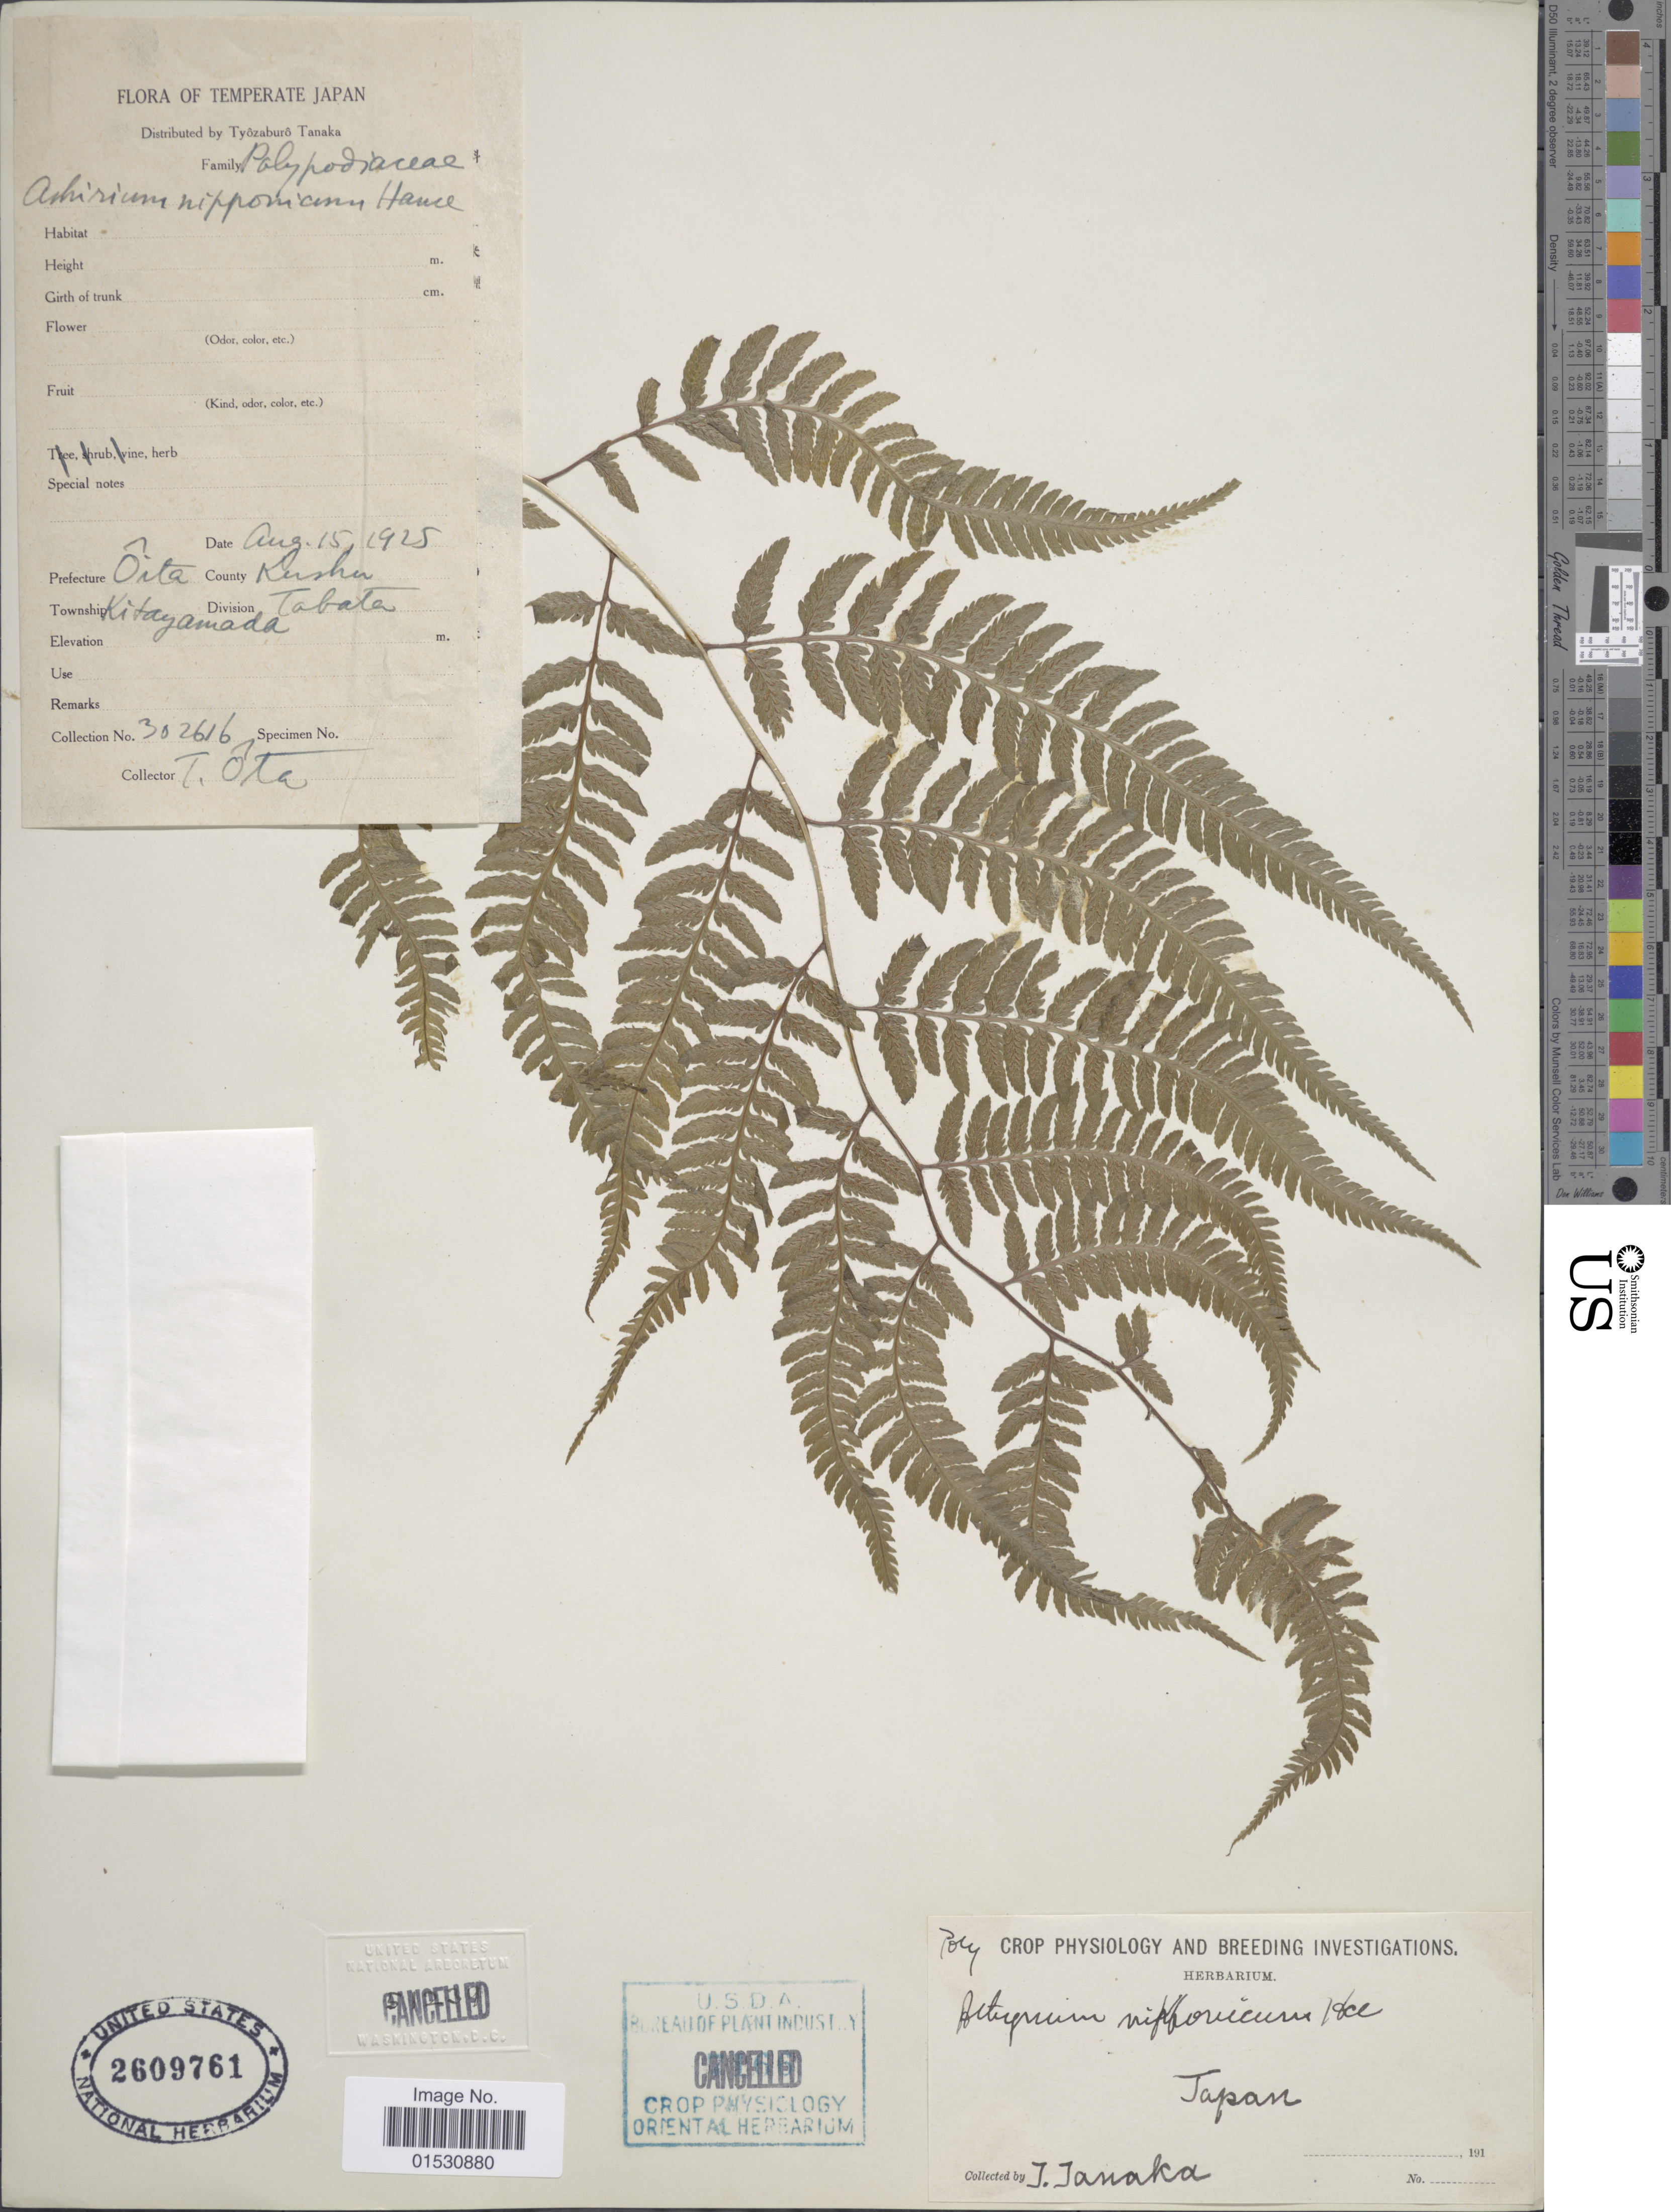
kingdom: Plantae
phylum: Tracheophyta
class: Polypodiopsida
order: Polypodiales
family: Athyriaceae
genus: Athyrium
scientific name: Athyrium nipponicum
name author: (Mett.) Hance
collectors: T. Tanaka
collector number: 302616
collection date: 1925-08-15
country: Japan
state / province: Oita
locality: Kushu. Township Kitayamada. Division Tabata. Temperate Japana.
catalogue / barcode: US 2609761